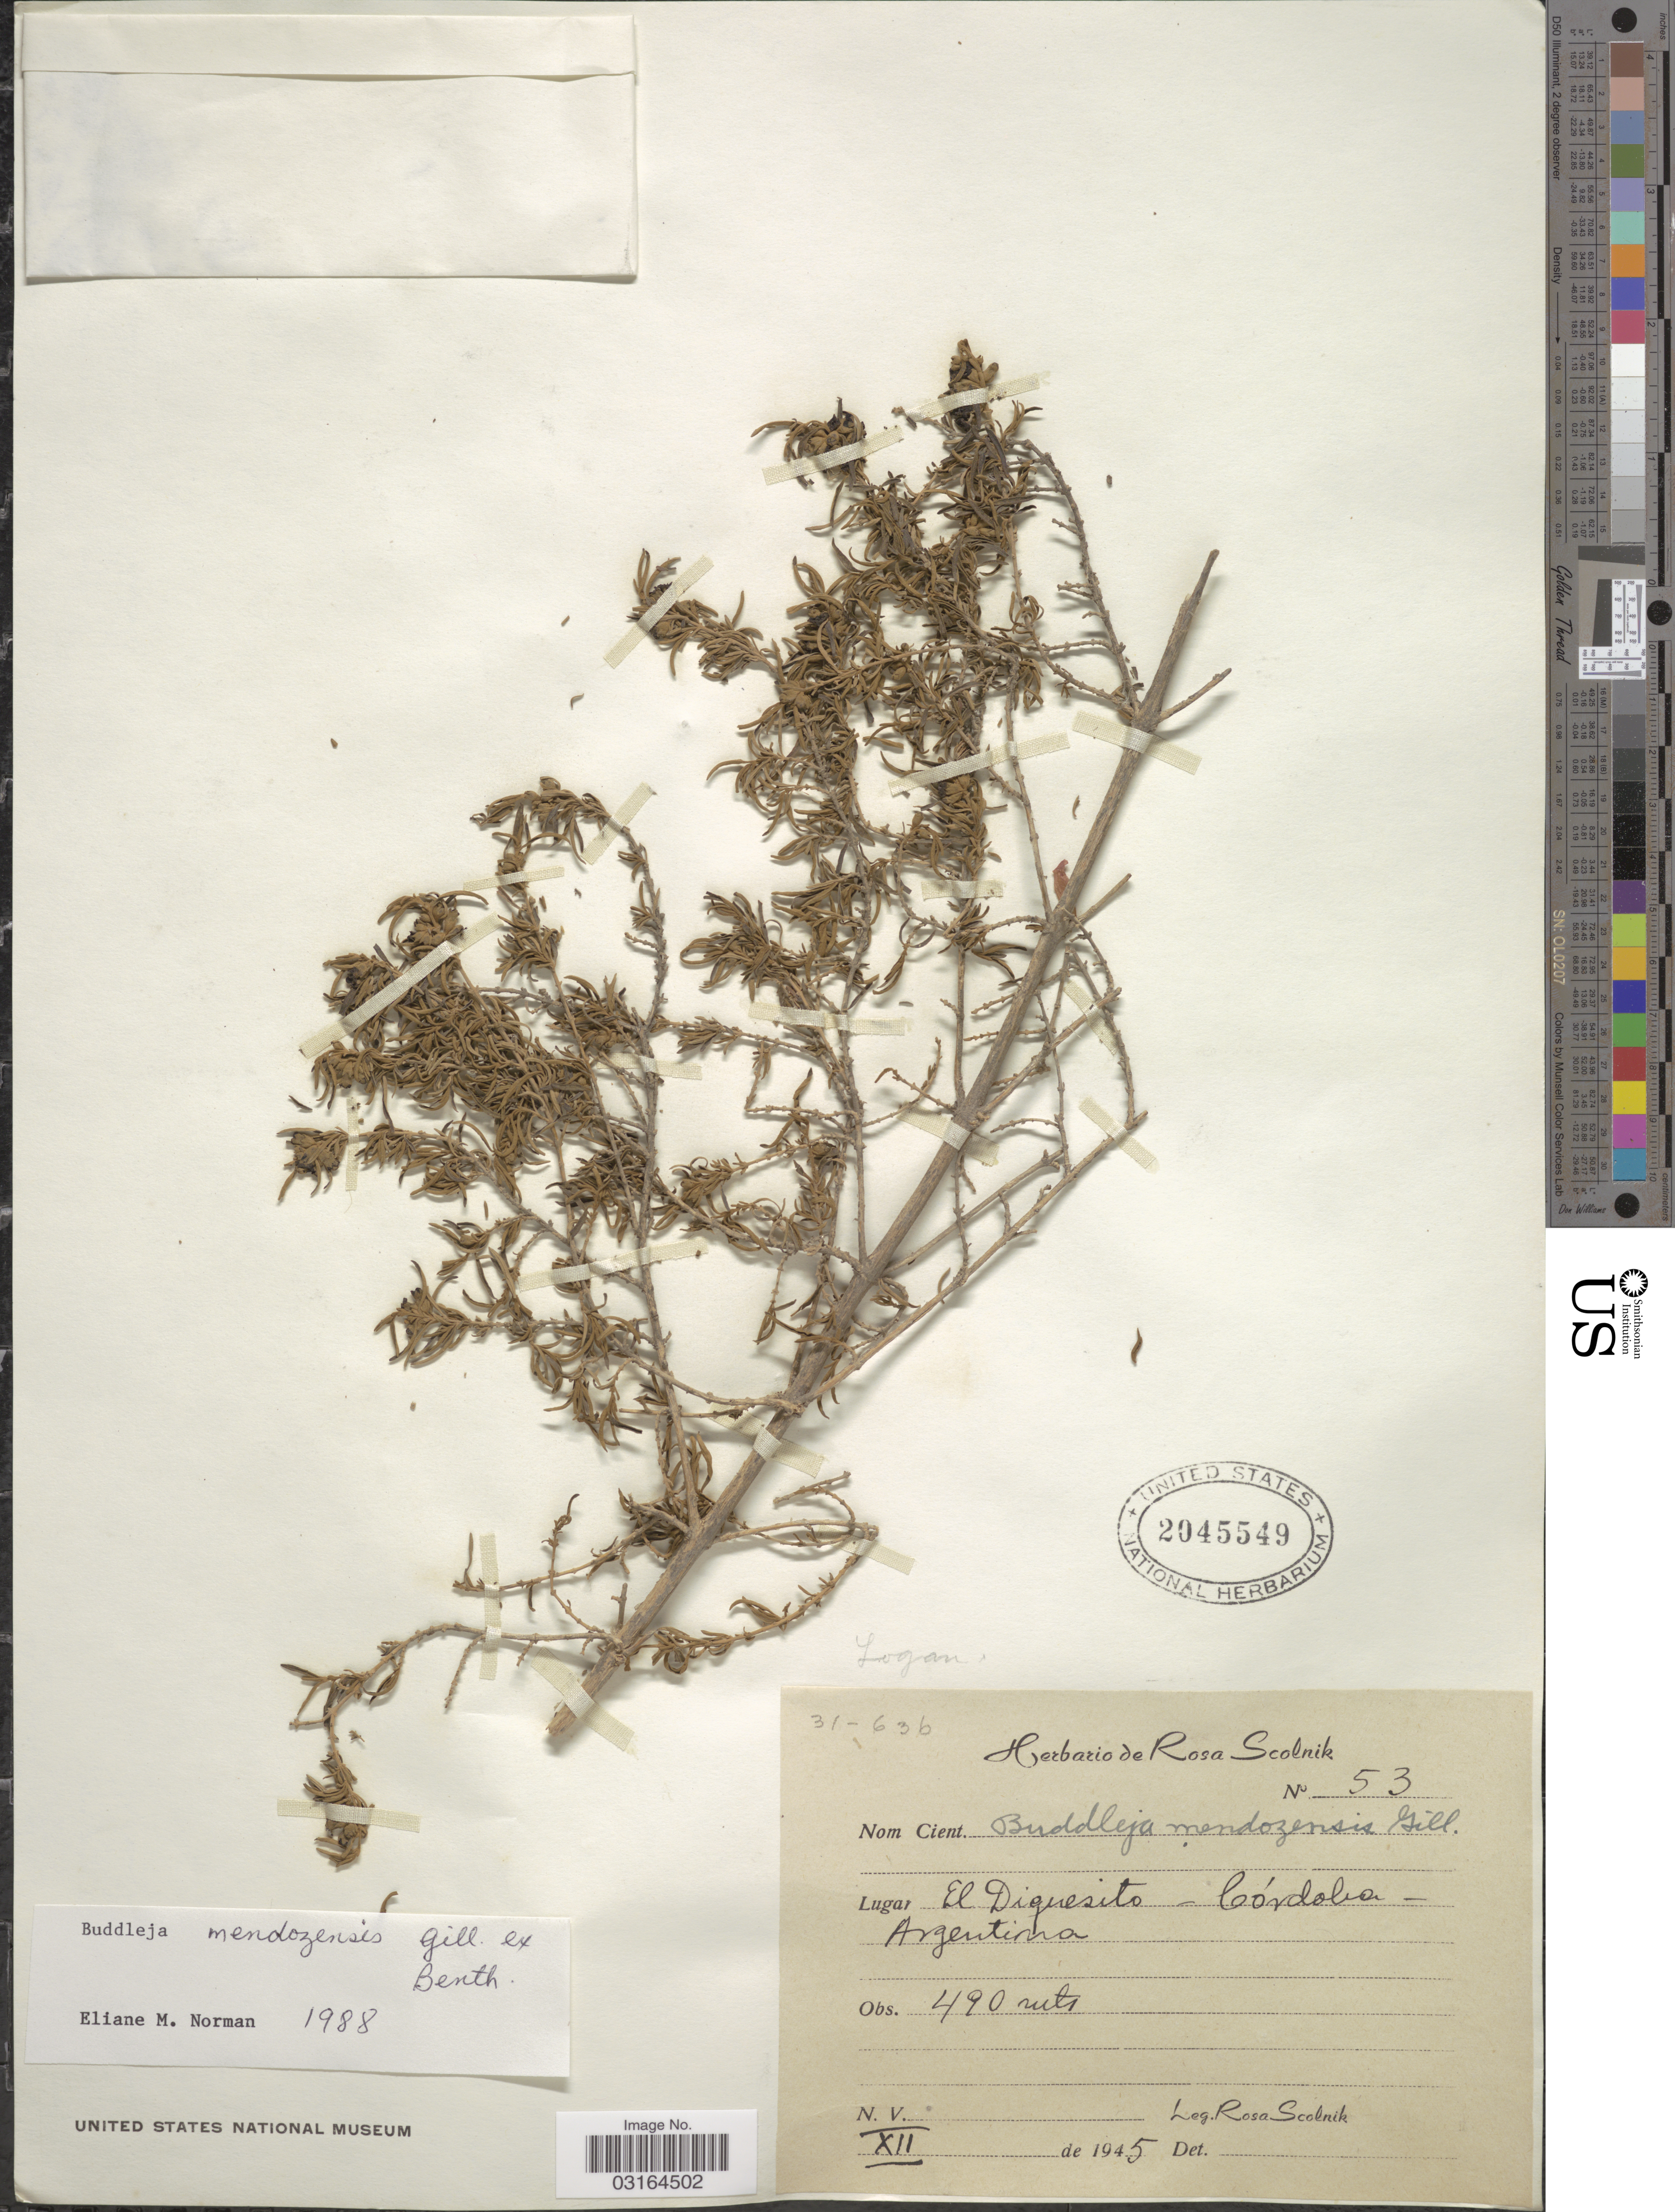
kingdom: Plantae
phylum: Tracheophyta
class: Magnoliopsida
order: Lamiales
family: Scrophulariaceae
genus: Buddleja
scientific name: Buddleja mendozensis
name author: Gillet ex Benth.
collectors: R. Scolnik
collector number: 53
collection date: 1945-12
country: Colombia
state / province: Córdoba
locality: El Diquesito - Córdoba.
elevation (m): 490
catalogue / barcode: US 2045549